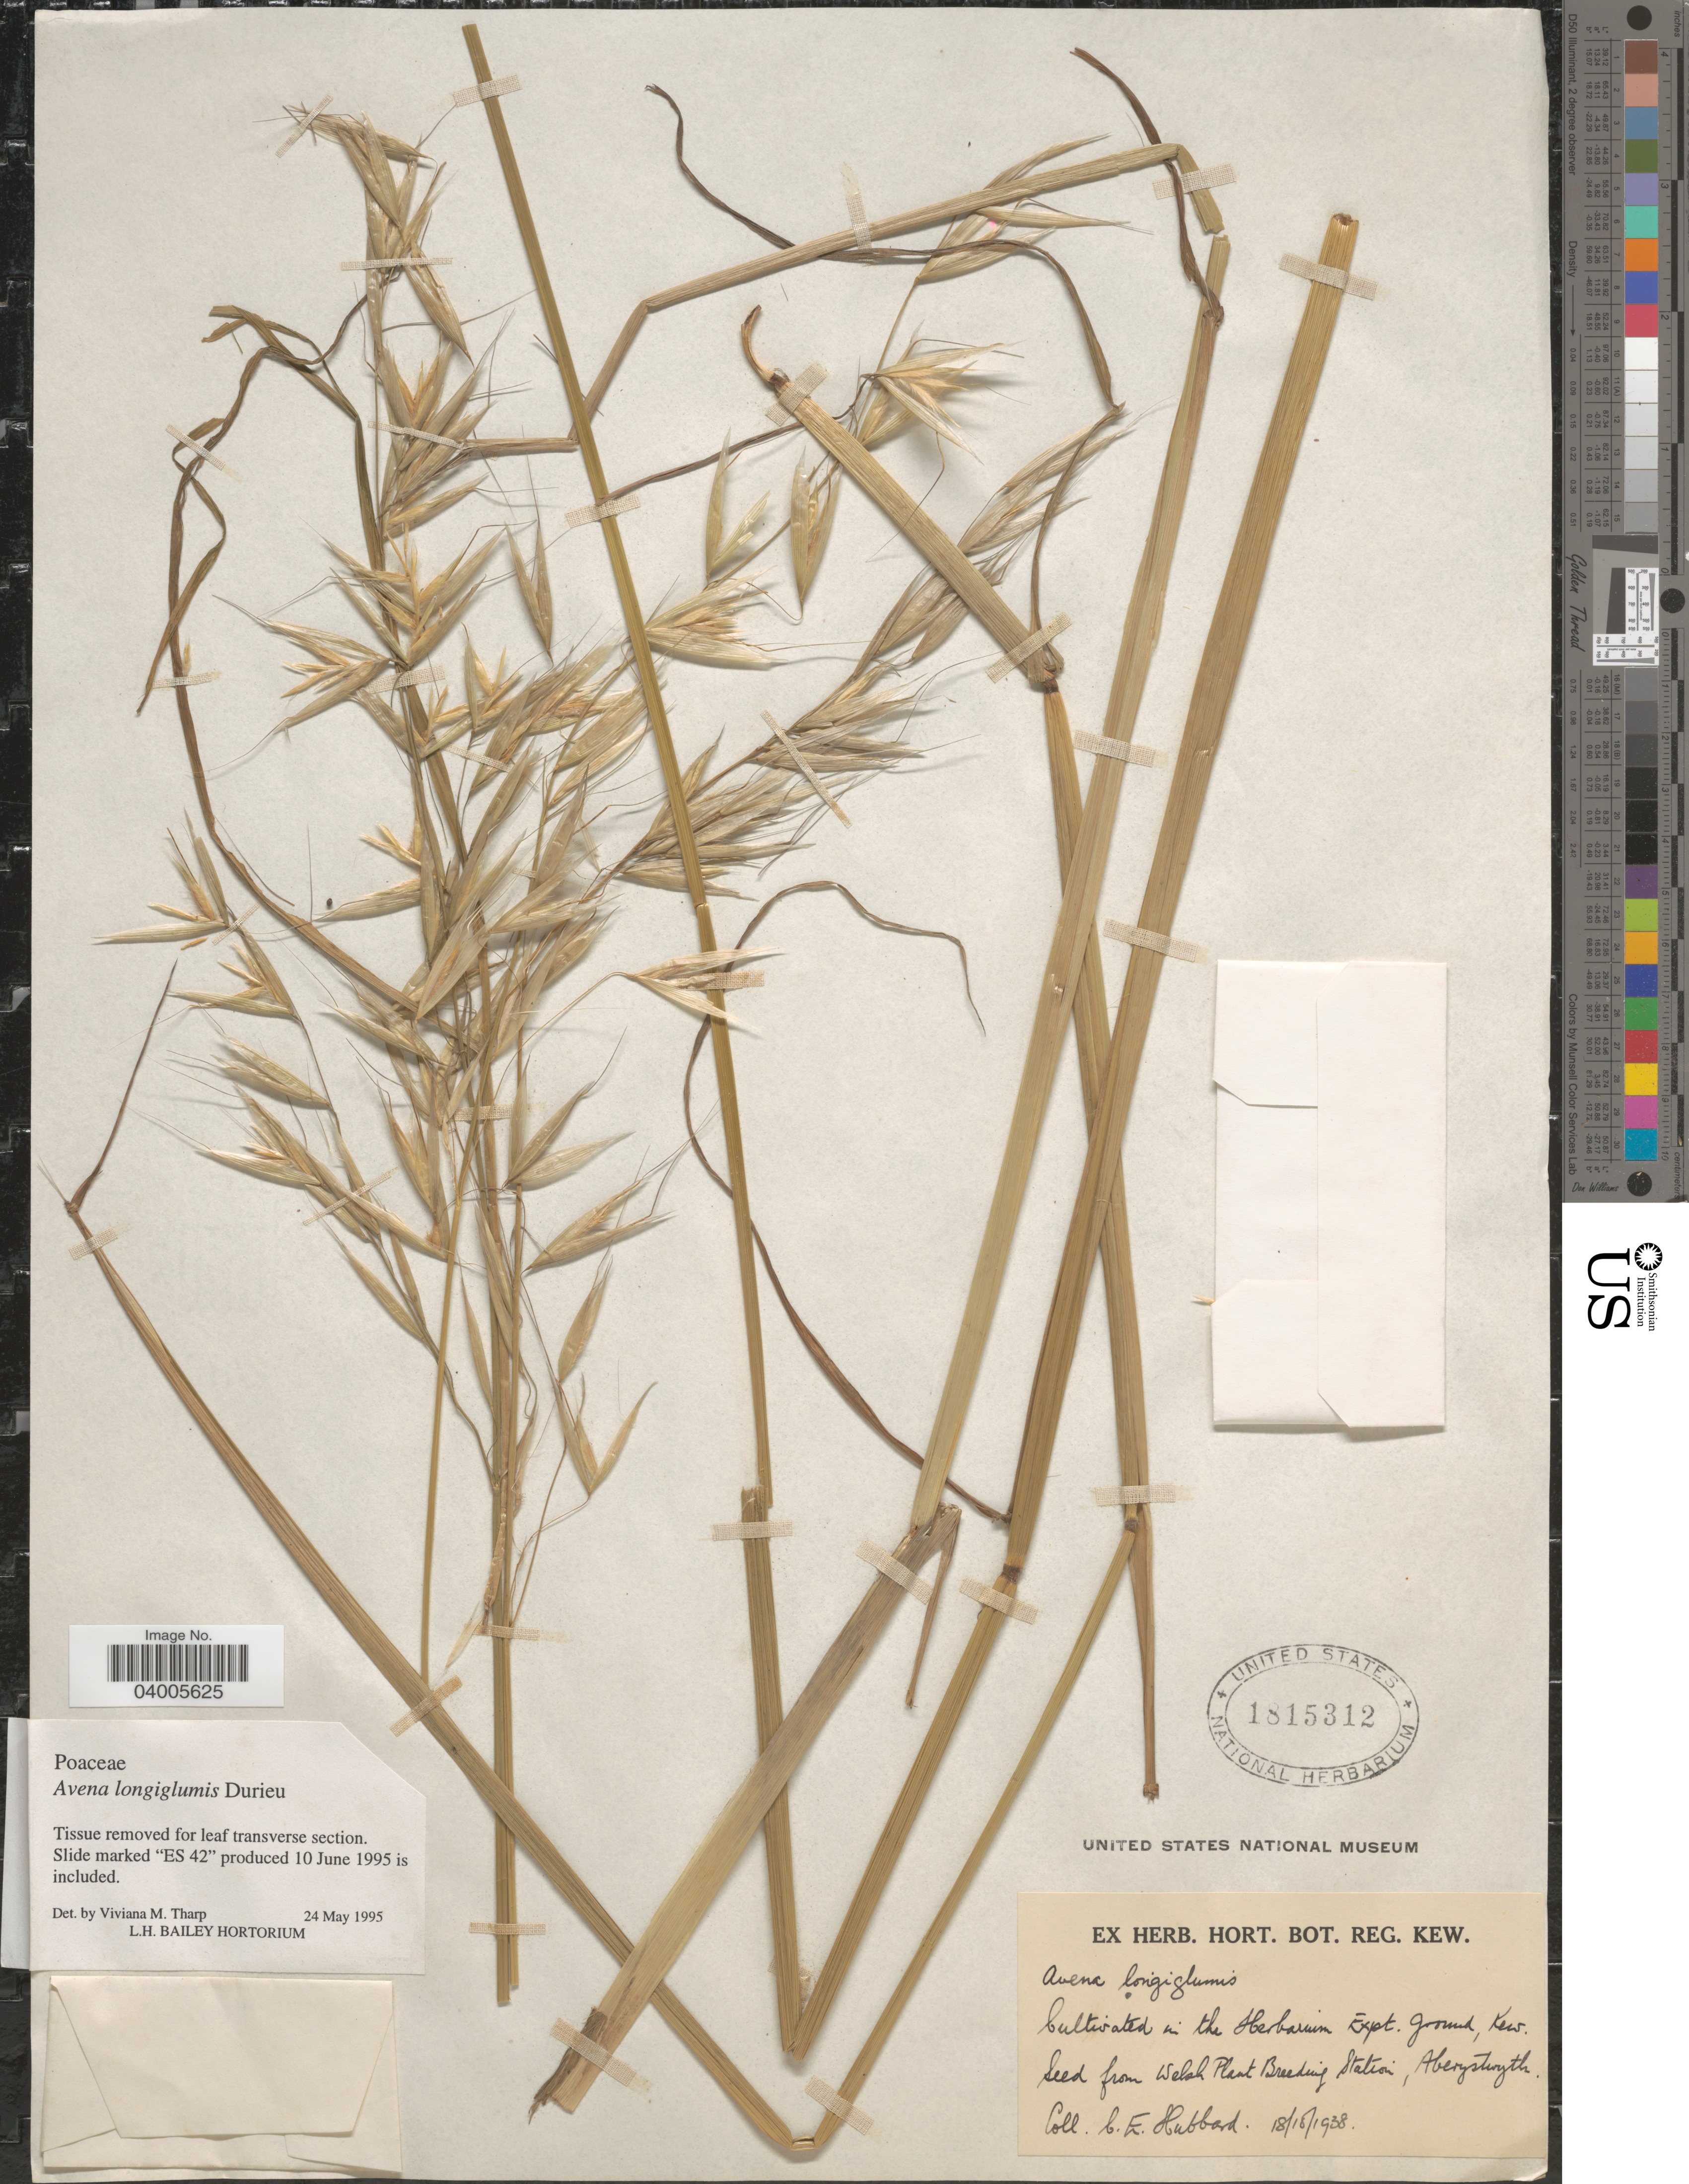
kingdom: Plantae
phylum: Tracheophyta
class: Liliopsida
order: Poales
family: Poaceae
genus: Avena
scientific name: Avena longiglumis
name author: Durieu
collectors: C. E. Hubbard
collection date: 1938-10-18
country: United Kingdom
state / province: England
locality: In the Herbarium Expt. Ground, Kew.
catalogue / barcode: US 1815312